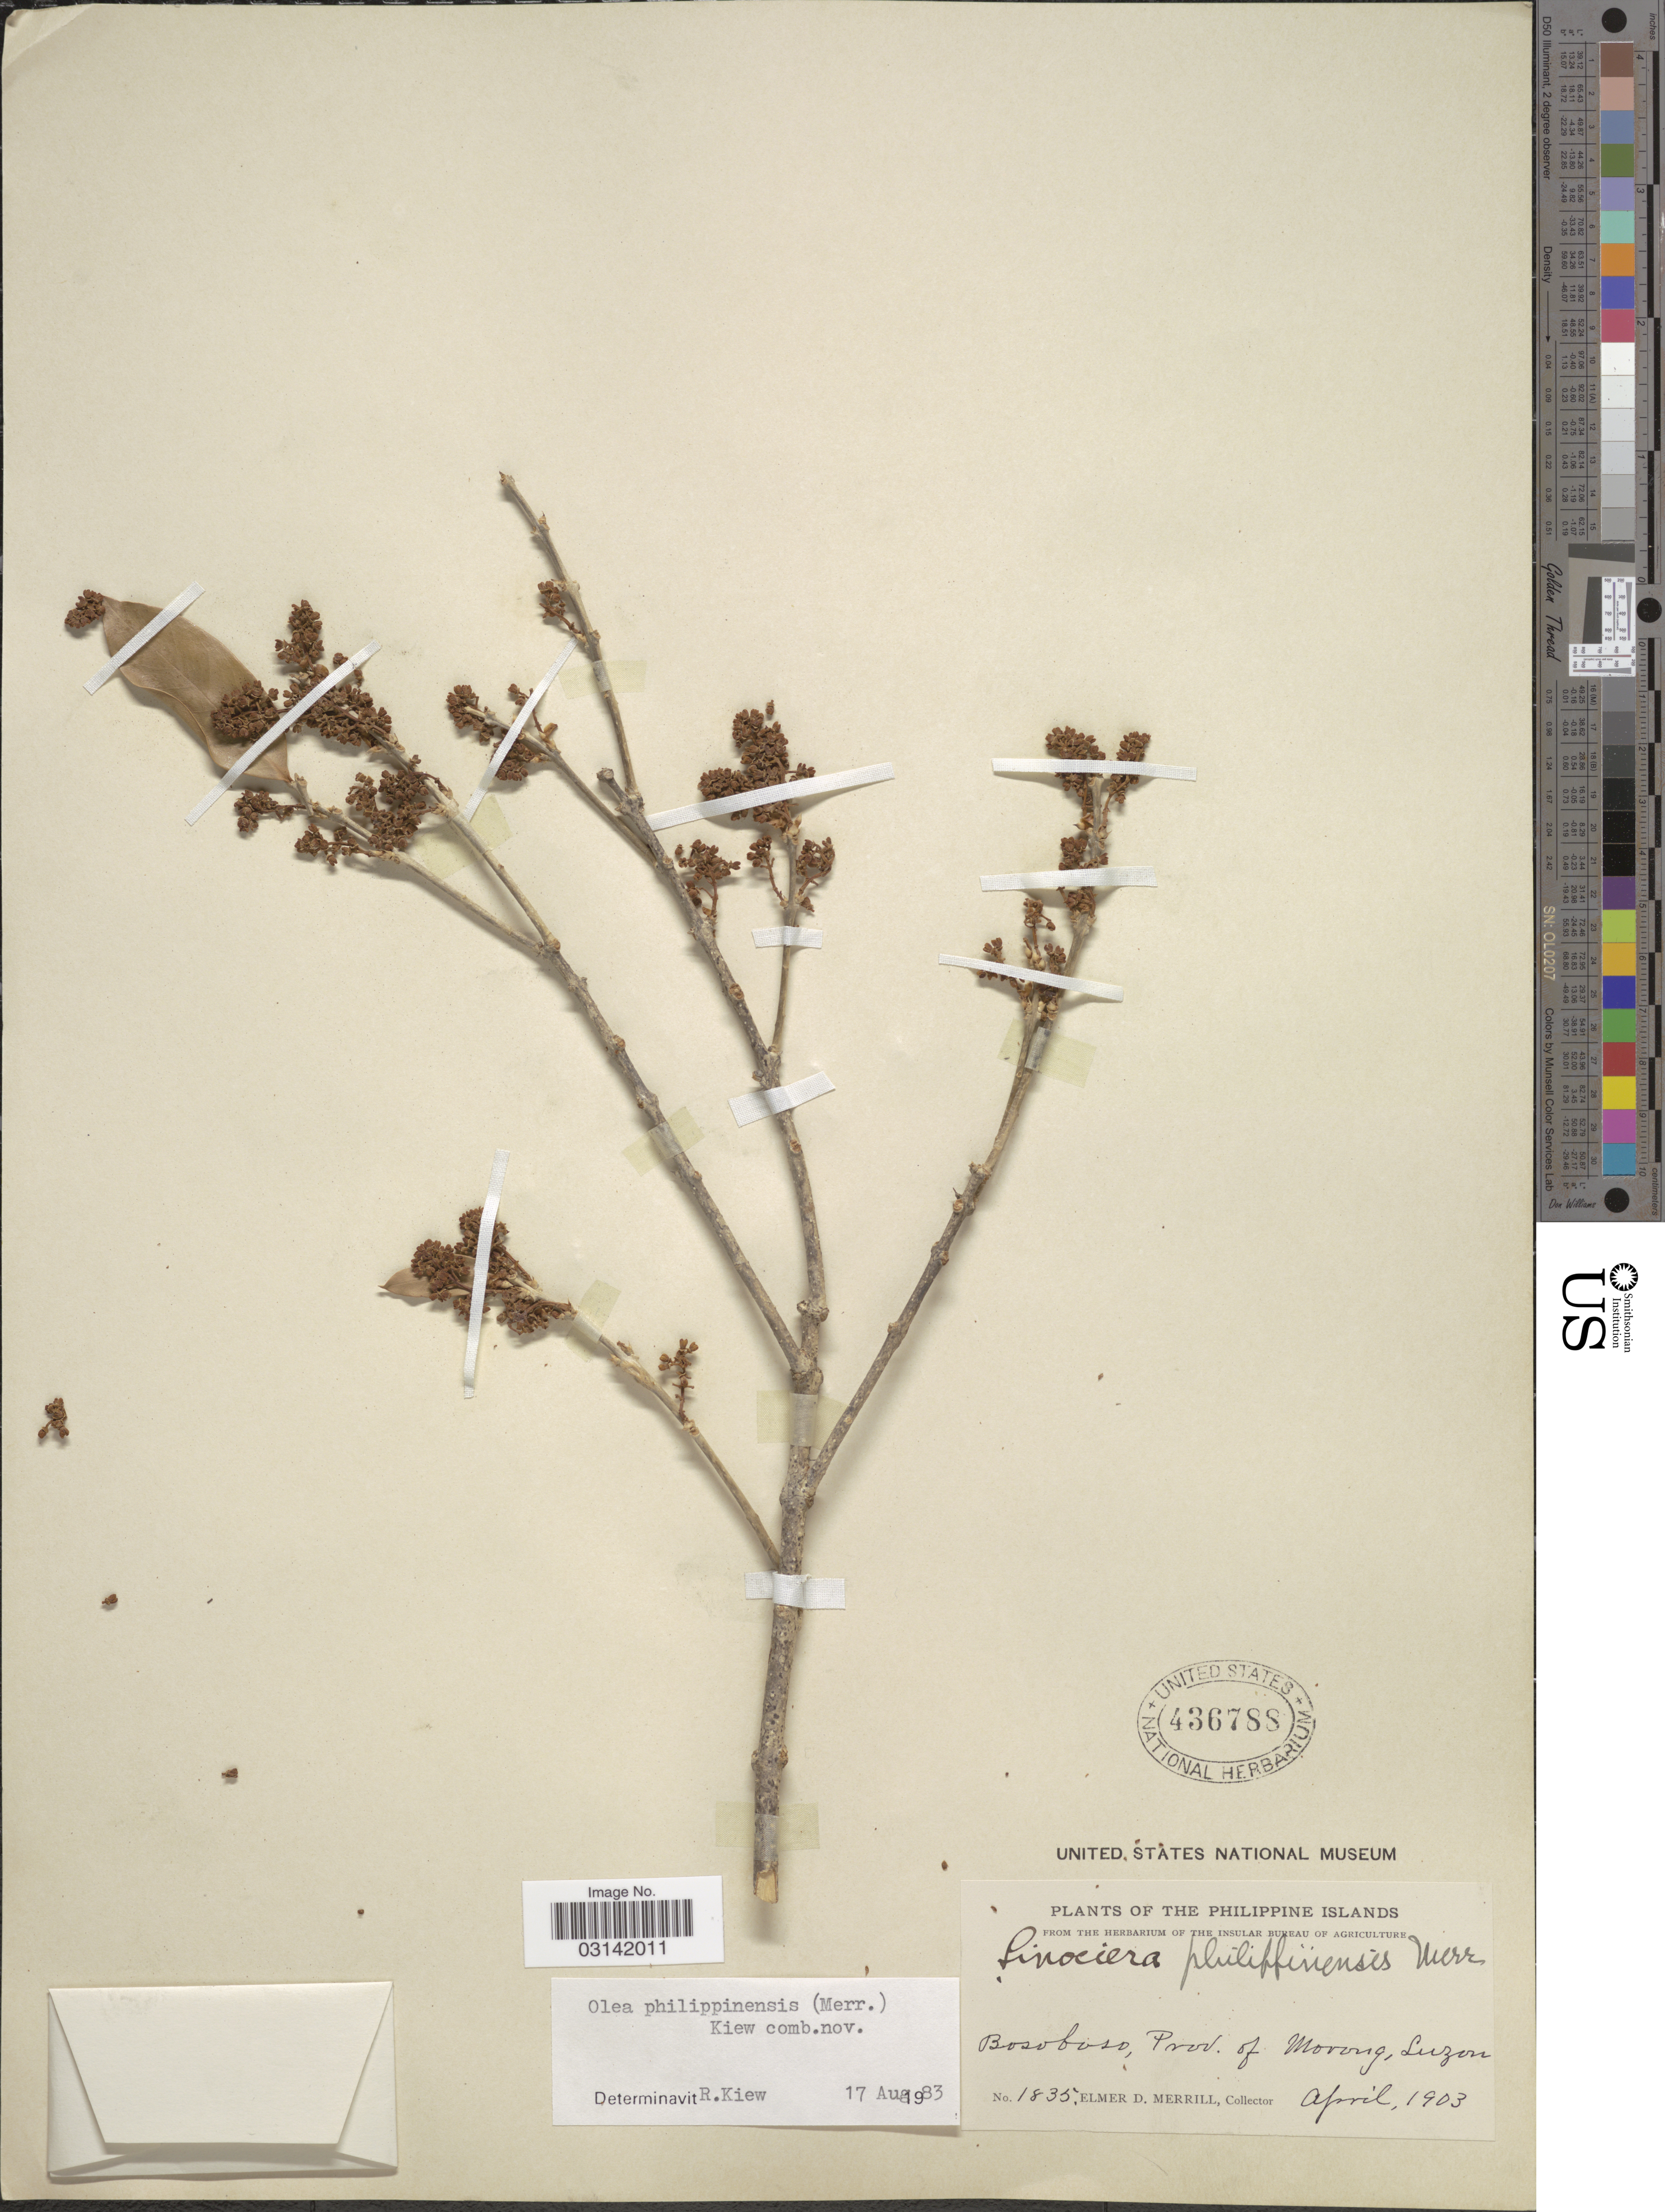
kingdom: Plantae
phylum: Tracheophyta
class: Magnoliopsida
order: Lamiales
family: Oleaceae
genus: Tetrapilus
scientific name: Tetrapilus borneensis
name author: (Boerl.) de Juana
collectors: E. D. Merrill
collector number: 1835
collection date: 1903-04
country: Philippines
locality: The Philippine Islands, Bosoboso, Prov. of Morong, Luzon.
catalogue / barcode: US 436788